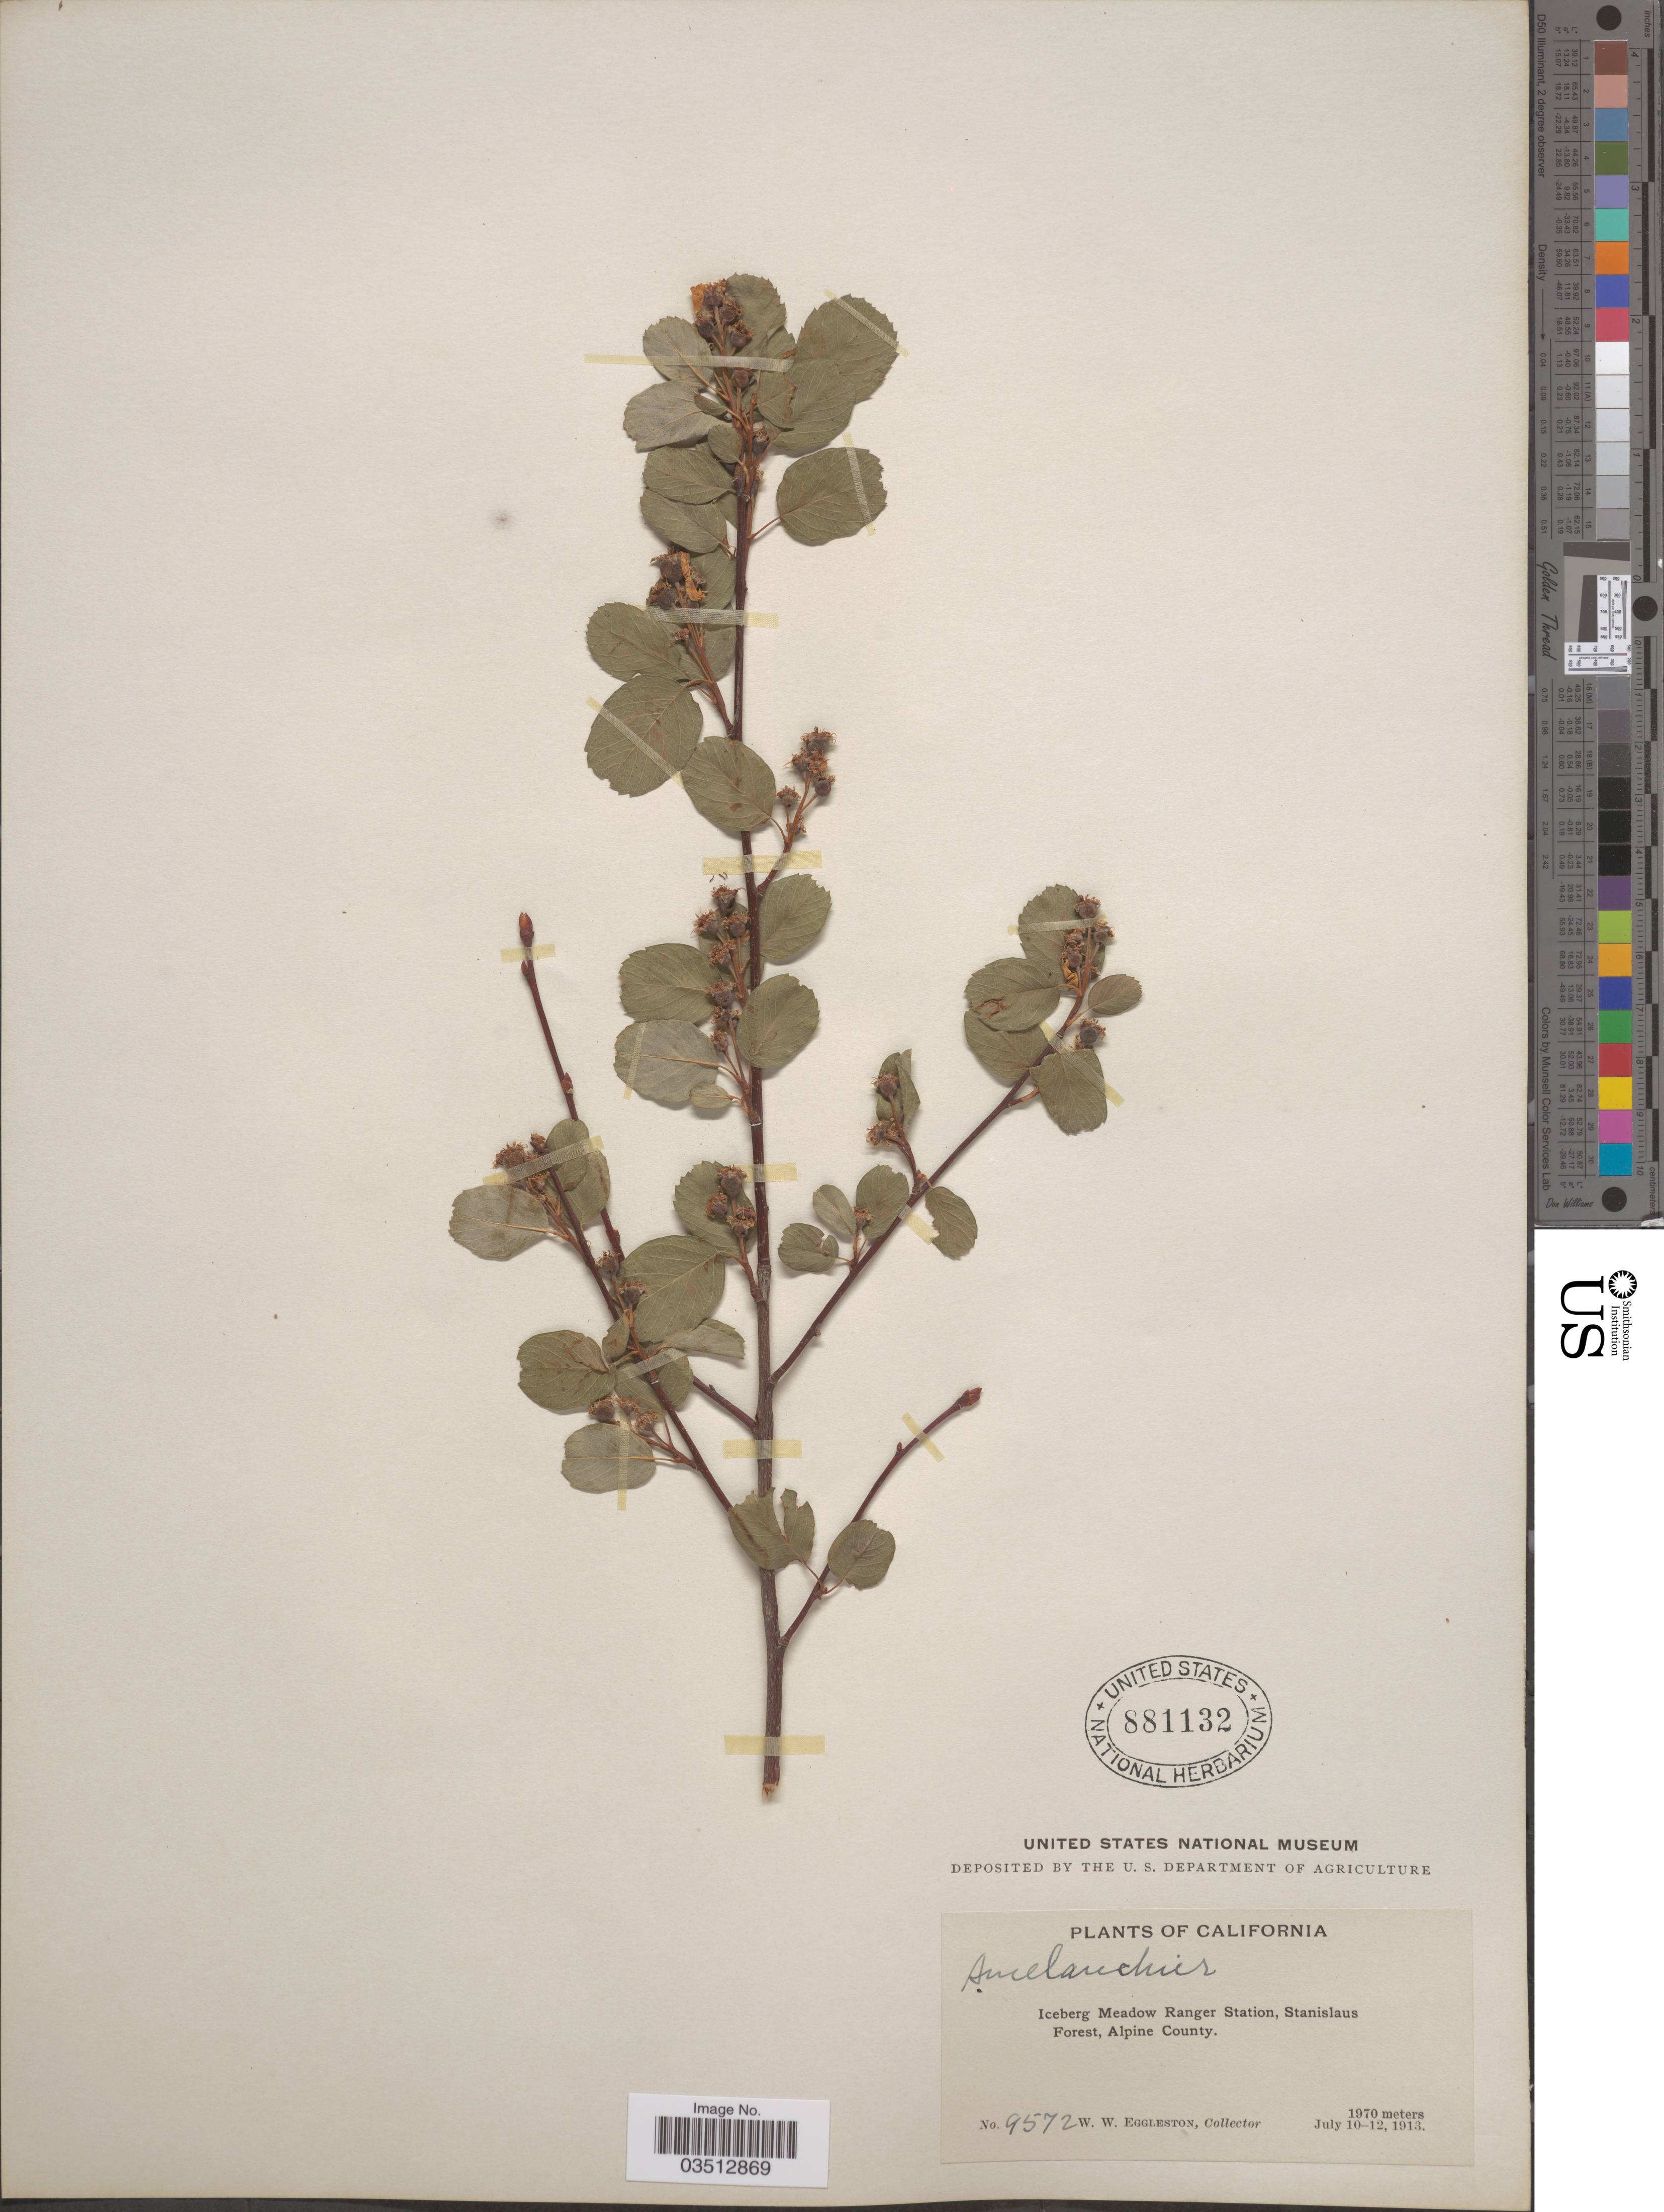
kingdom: Plantae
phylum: Tracheophyta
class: Magnoliopsida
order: Rosales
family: Rosaceae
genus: Amelanchier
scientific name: Amelanchier sp.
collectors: W. W. Eggleston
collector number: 9572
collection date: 1913-07-10/1913-07-12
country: United States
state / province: California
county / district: Alpine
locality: Iceberg Meadow Ranger Station, Stanislaus Forest, Alpine County.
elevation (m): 1970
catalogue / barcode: US 881132